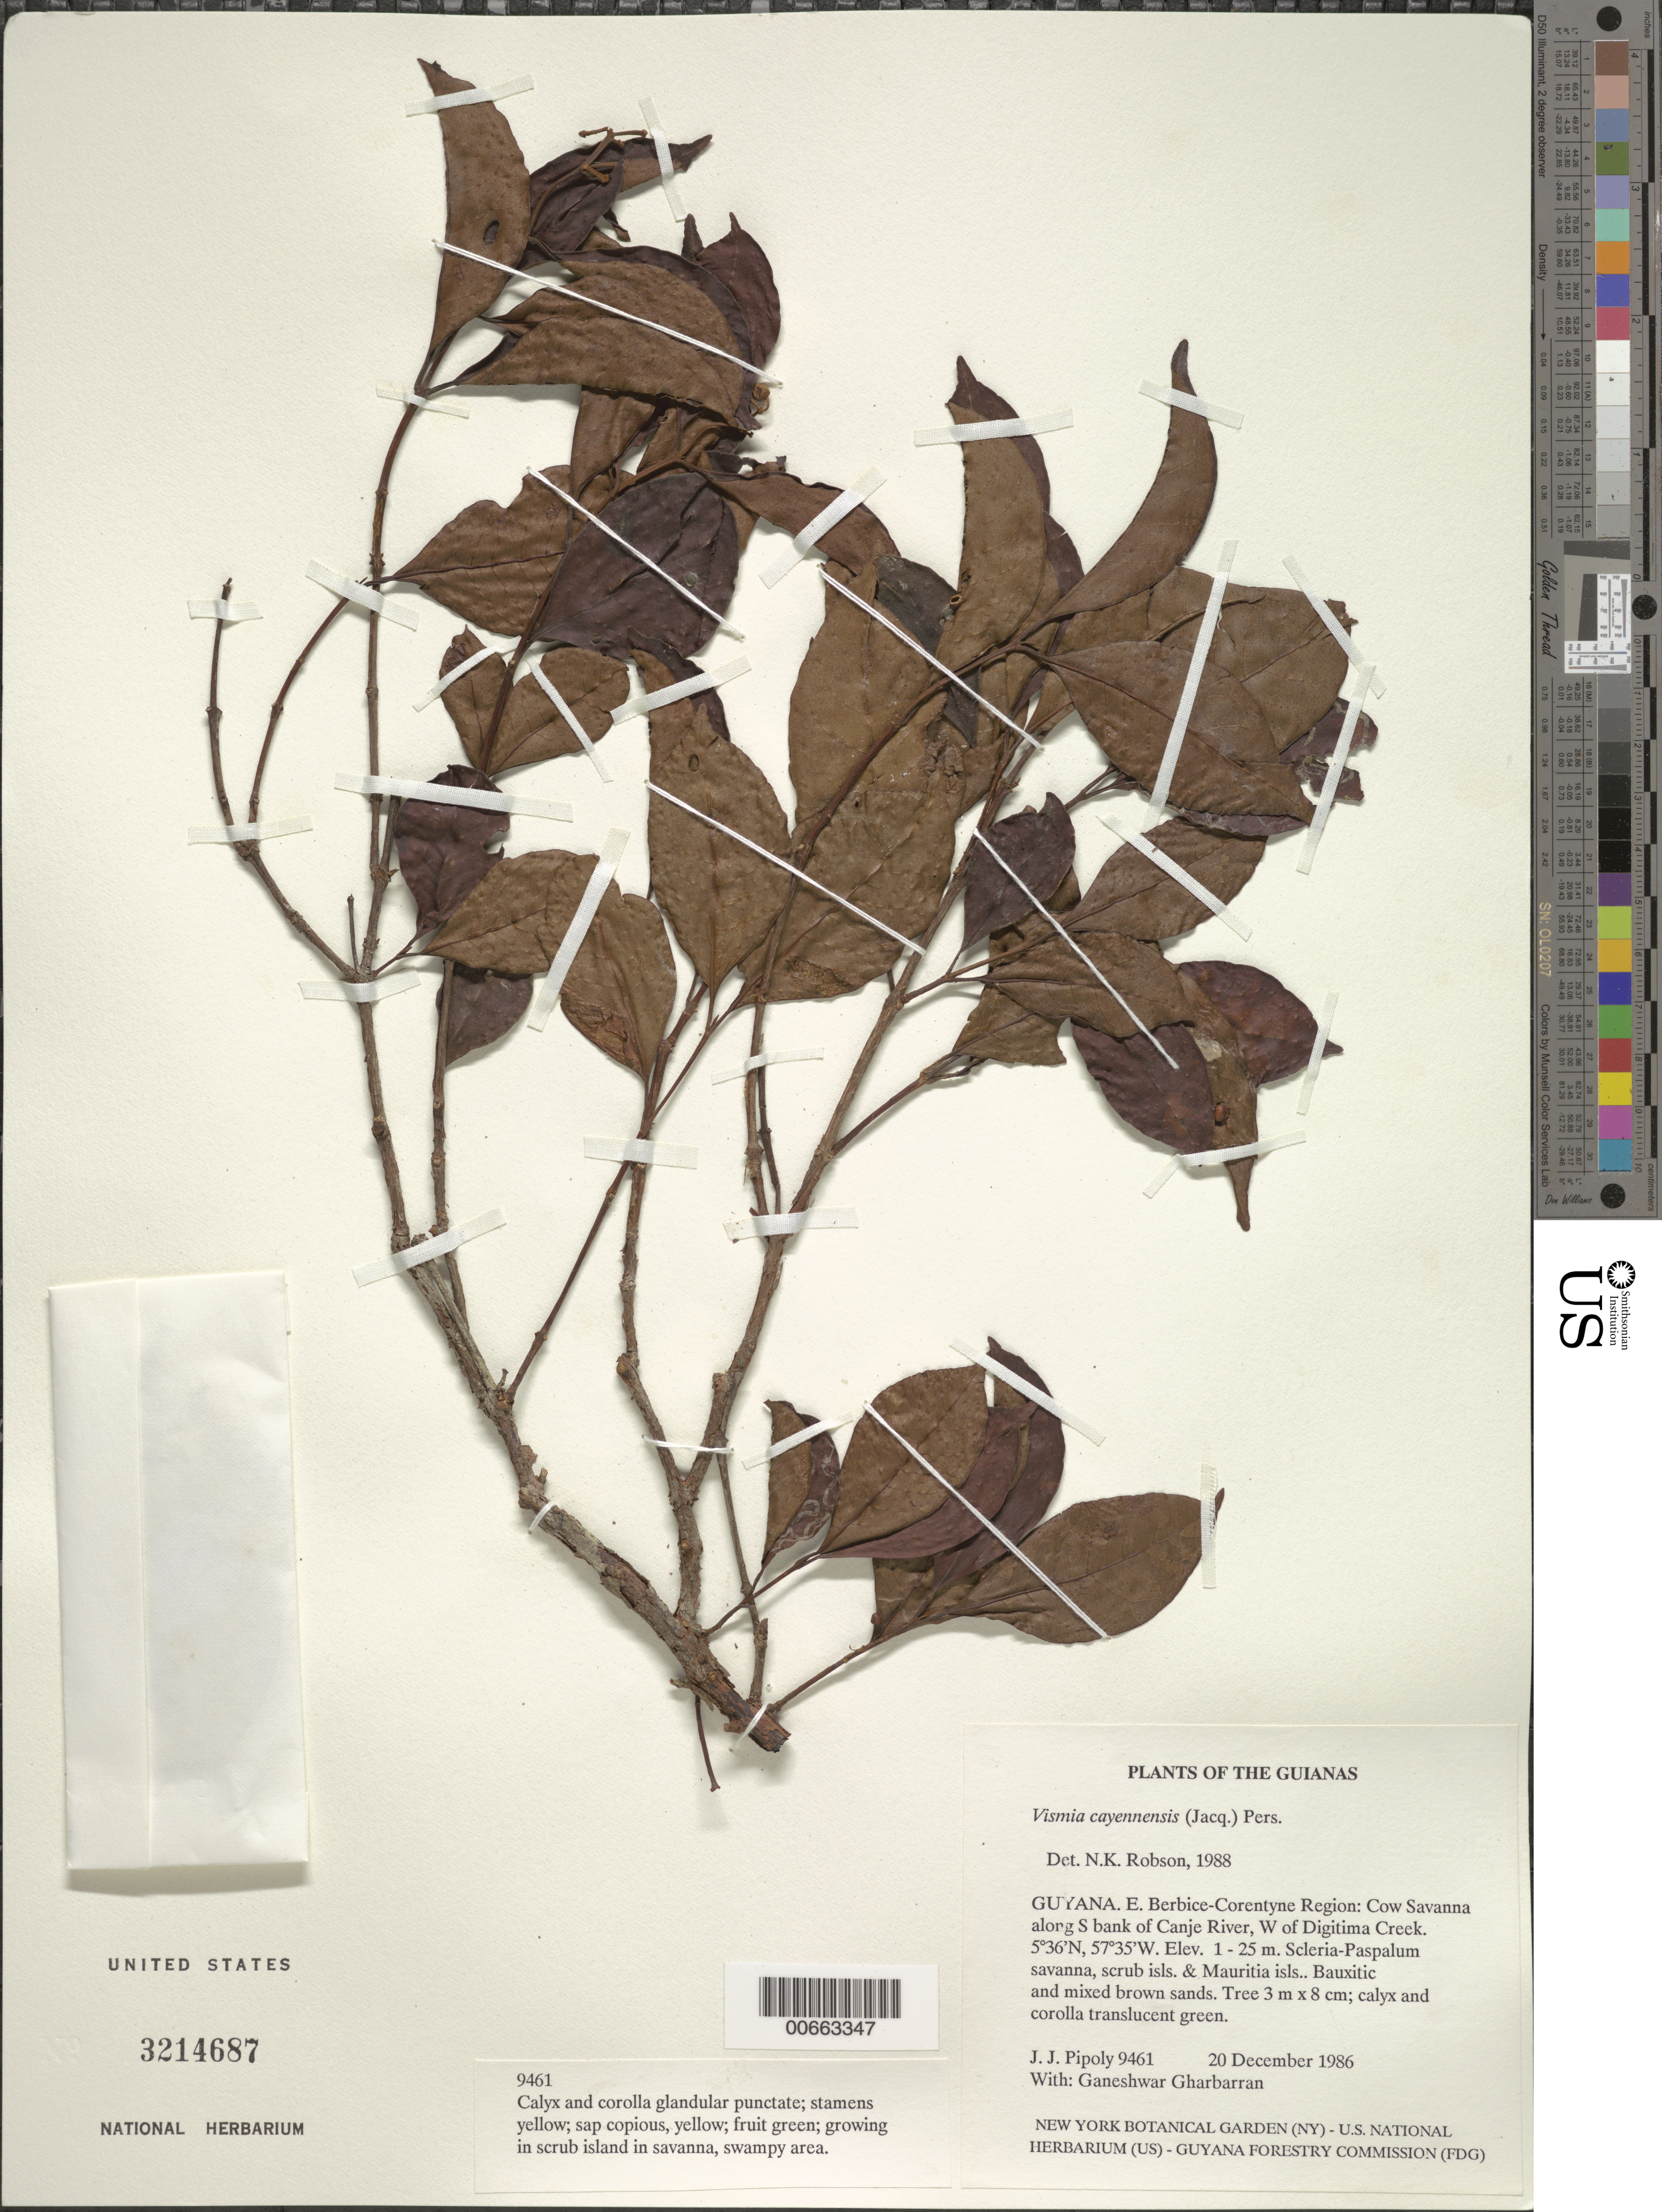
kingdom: Plantae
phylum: Tracheophyta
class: Magnoliopsida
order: Malpighiales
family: Hypericaceae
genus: Vismia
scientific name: Vismia cayennensis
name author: (Jacq.) Pers.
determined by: Robson, Norman K. B.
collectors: J. J. Pipoly & G. Gharbarran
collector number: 9461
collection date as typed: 20 December 1986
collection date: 1986-12-20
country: Guyana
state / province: E. Berbice-Corentyne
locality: Cow savanna, along S bank of Canje River, W of Digitima Creek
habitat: Scleria-Paspalum savanna, scrub isls. & Mauritia isls. Bauxitic and mixed brown sands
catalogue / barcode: US 3214687